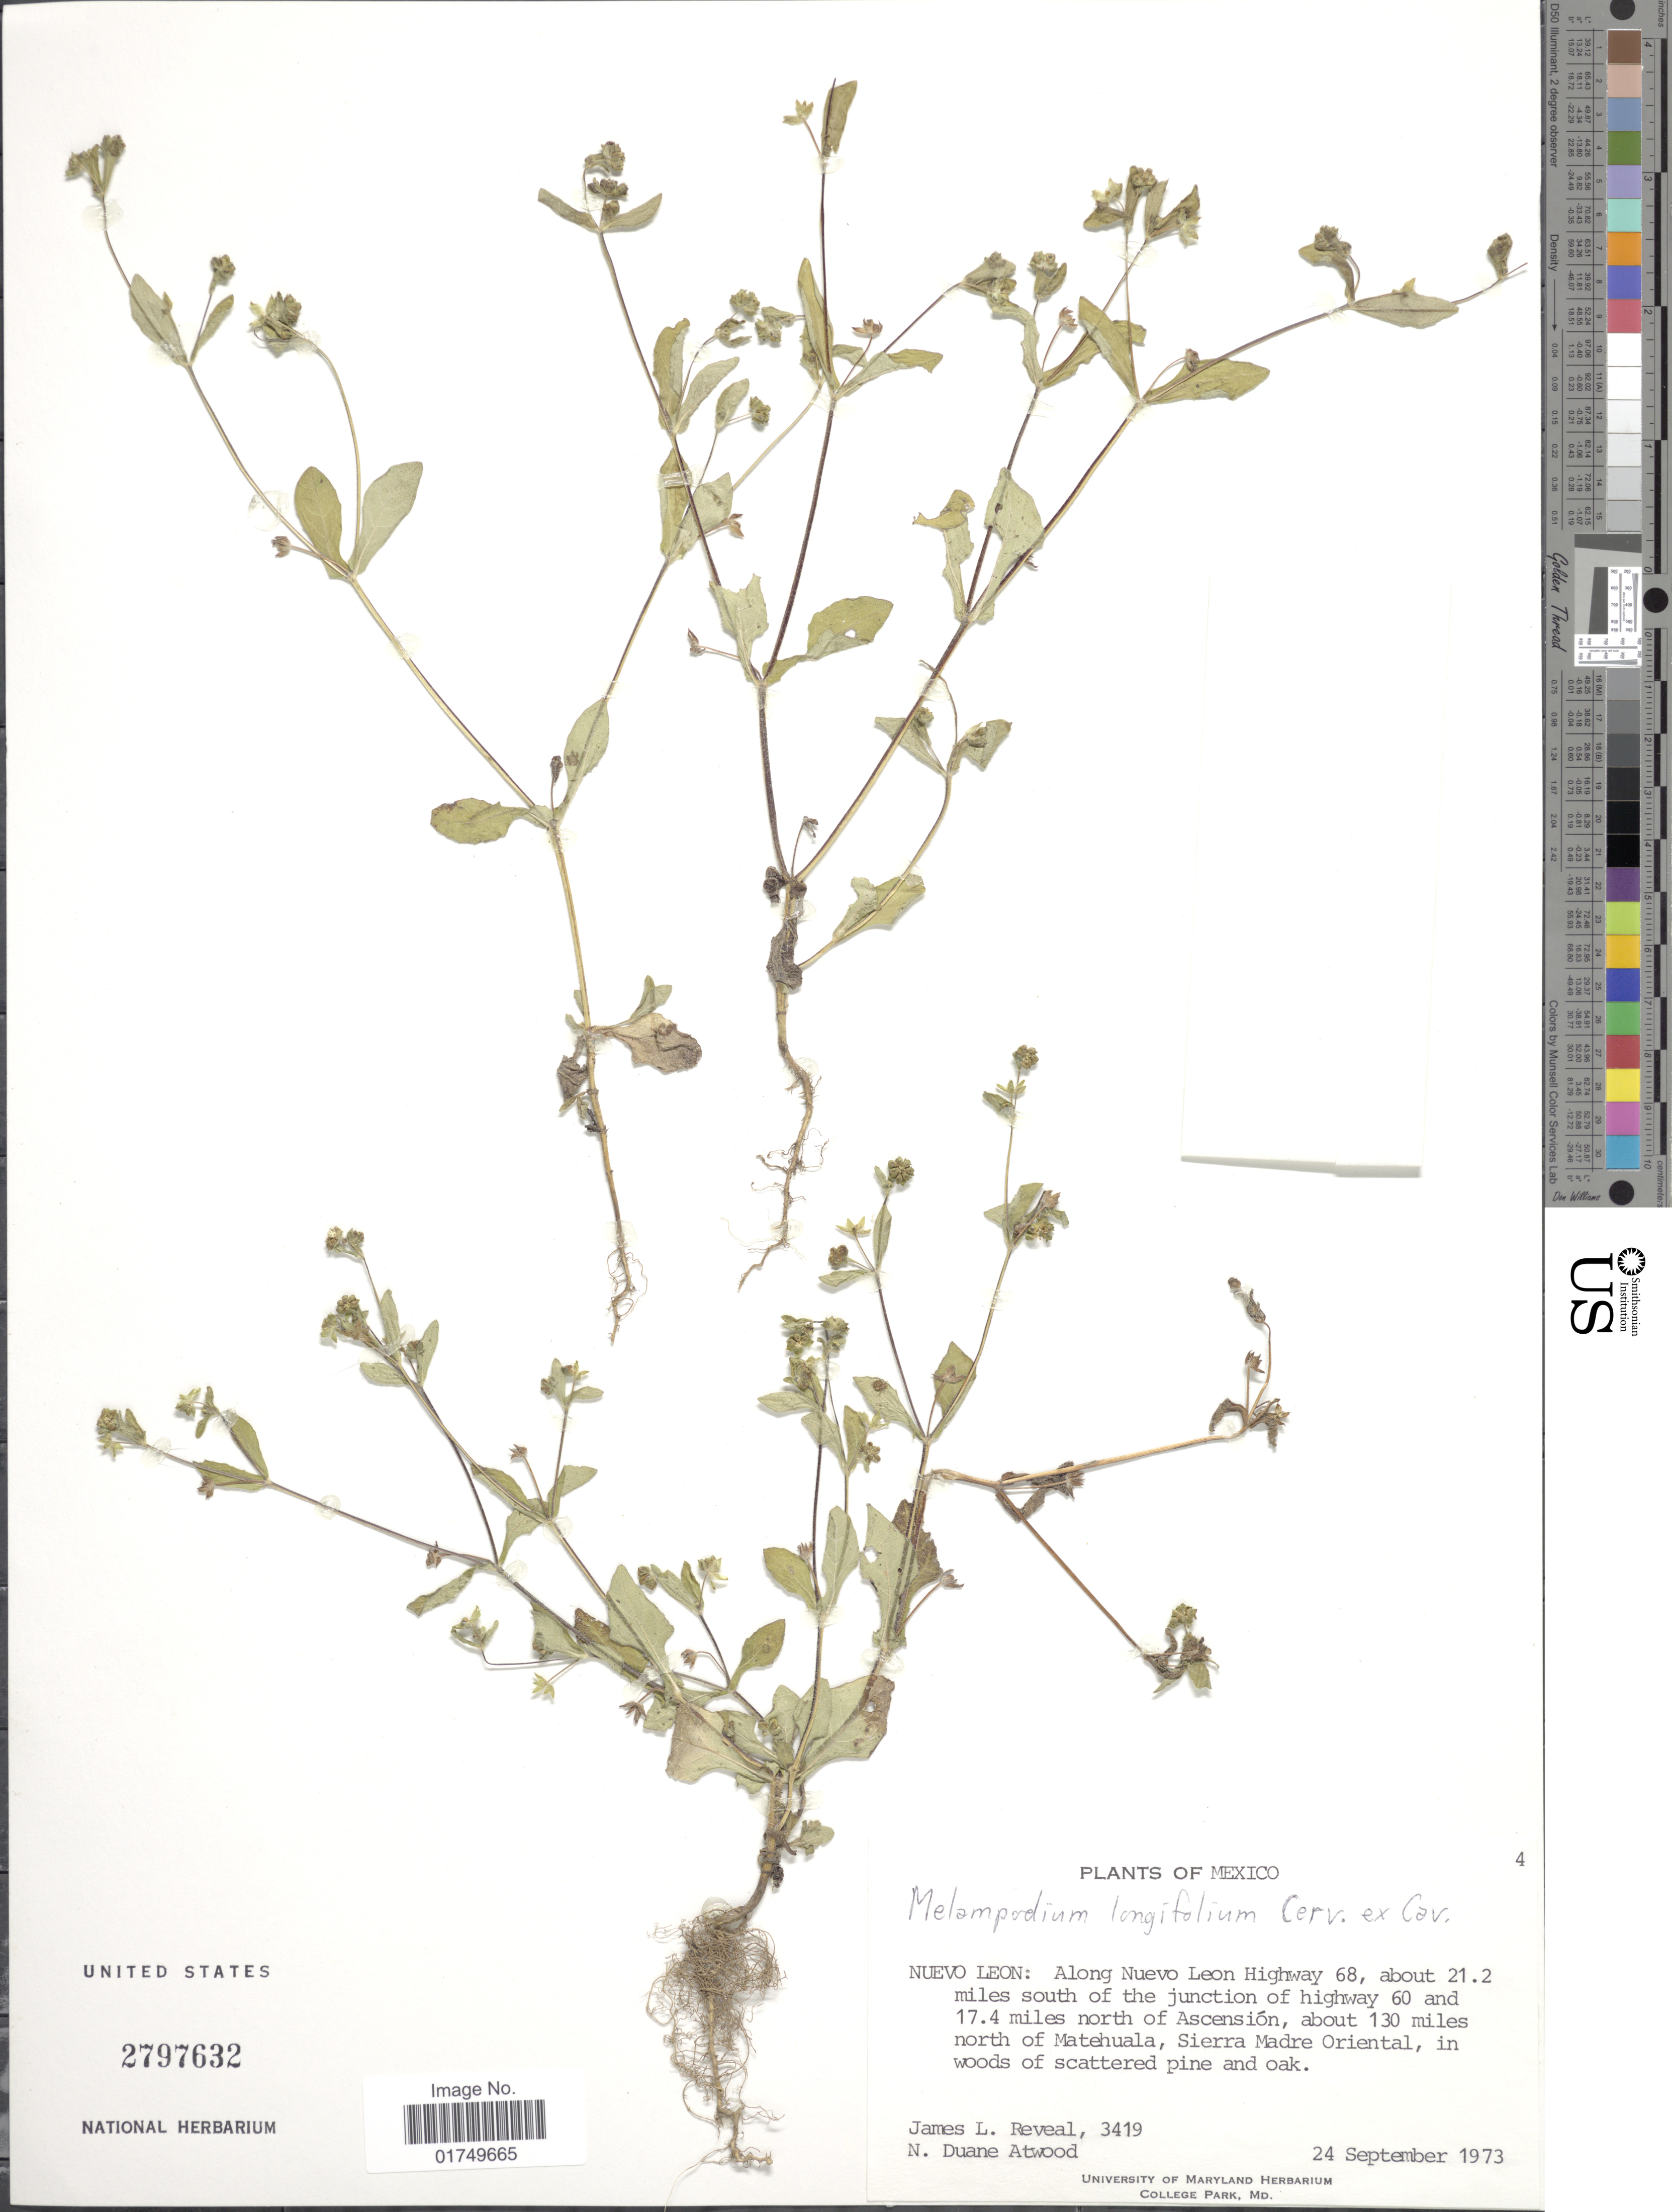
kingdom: Plantae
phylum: Tracheophyta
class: Magnoliopsida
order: Asterales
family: Asteraceae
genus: Melampodium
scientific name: Melampodium longifolium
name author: Cerv. ex Cav.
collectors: J. L. Reveal & N. Atwood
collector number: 3419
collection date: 1973-09-24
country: Mexico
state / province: Nuevo León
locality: Along Nuevo Leon Highway 68, about 21.2 miles south of the junction of highway 60 and 17.4 miles north of Ascension, about 130 miles north of Matehuala, Sierra Madre Oriental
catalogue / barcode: US 2797632